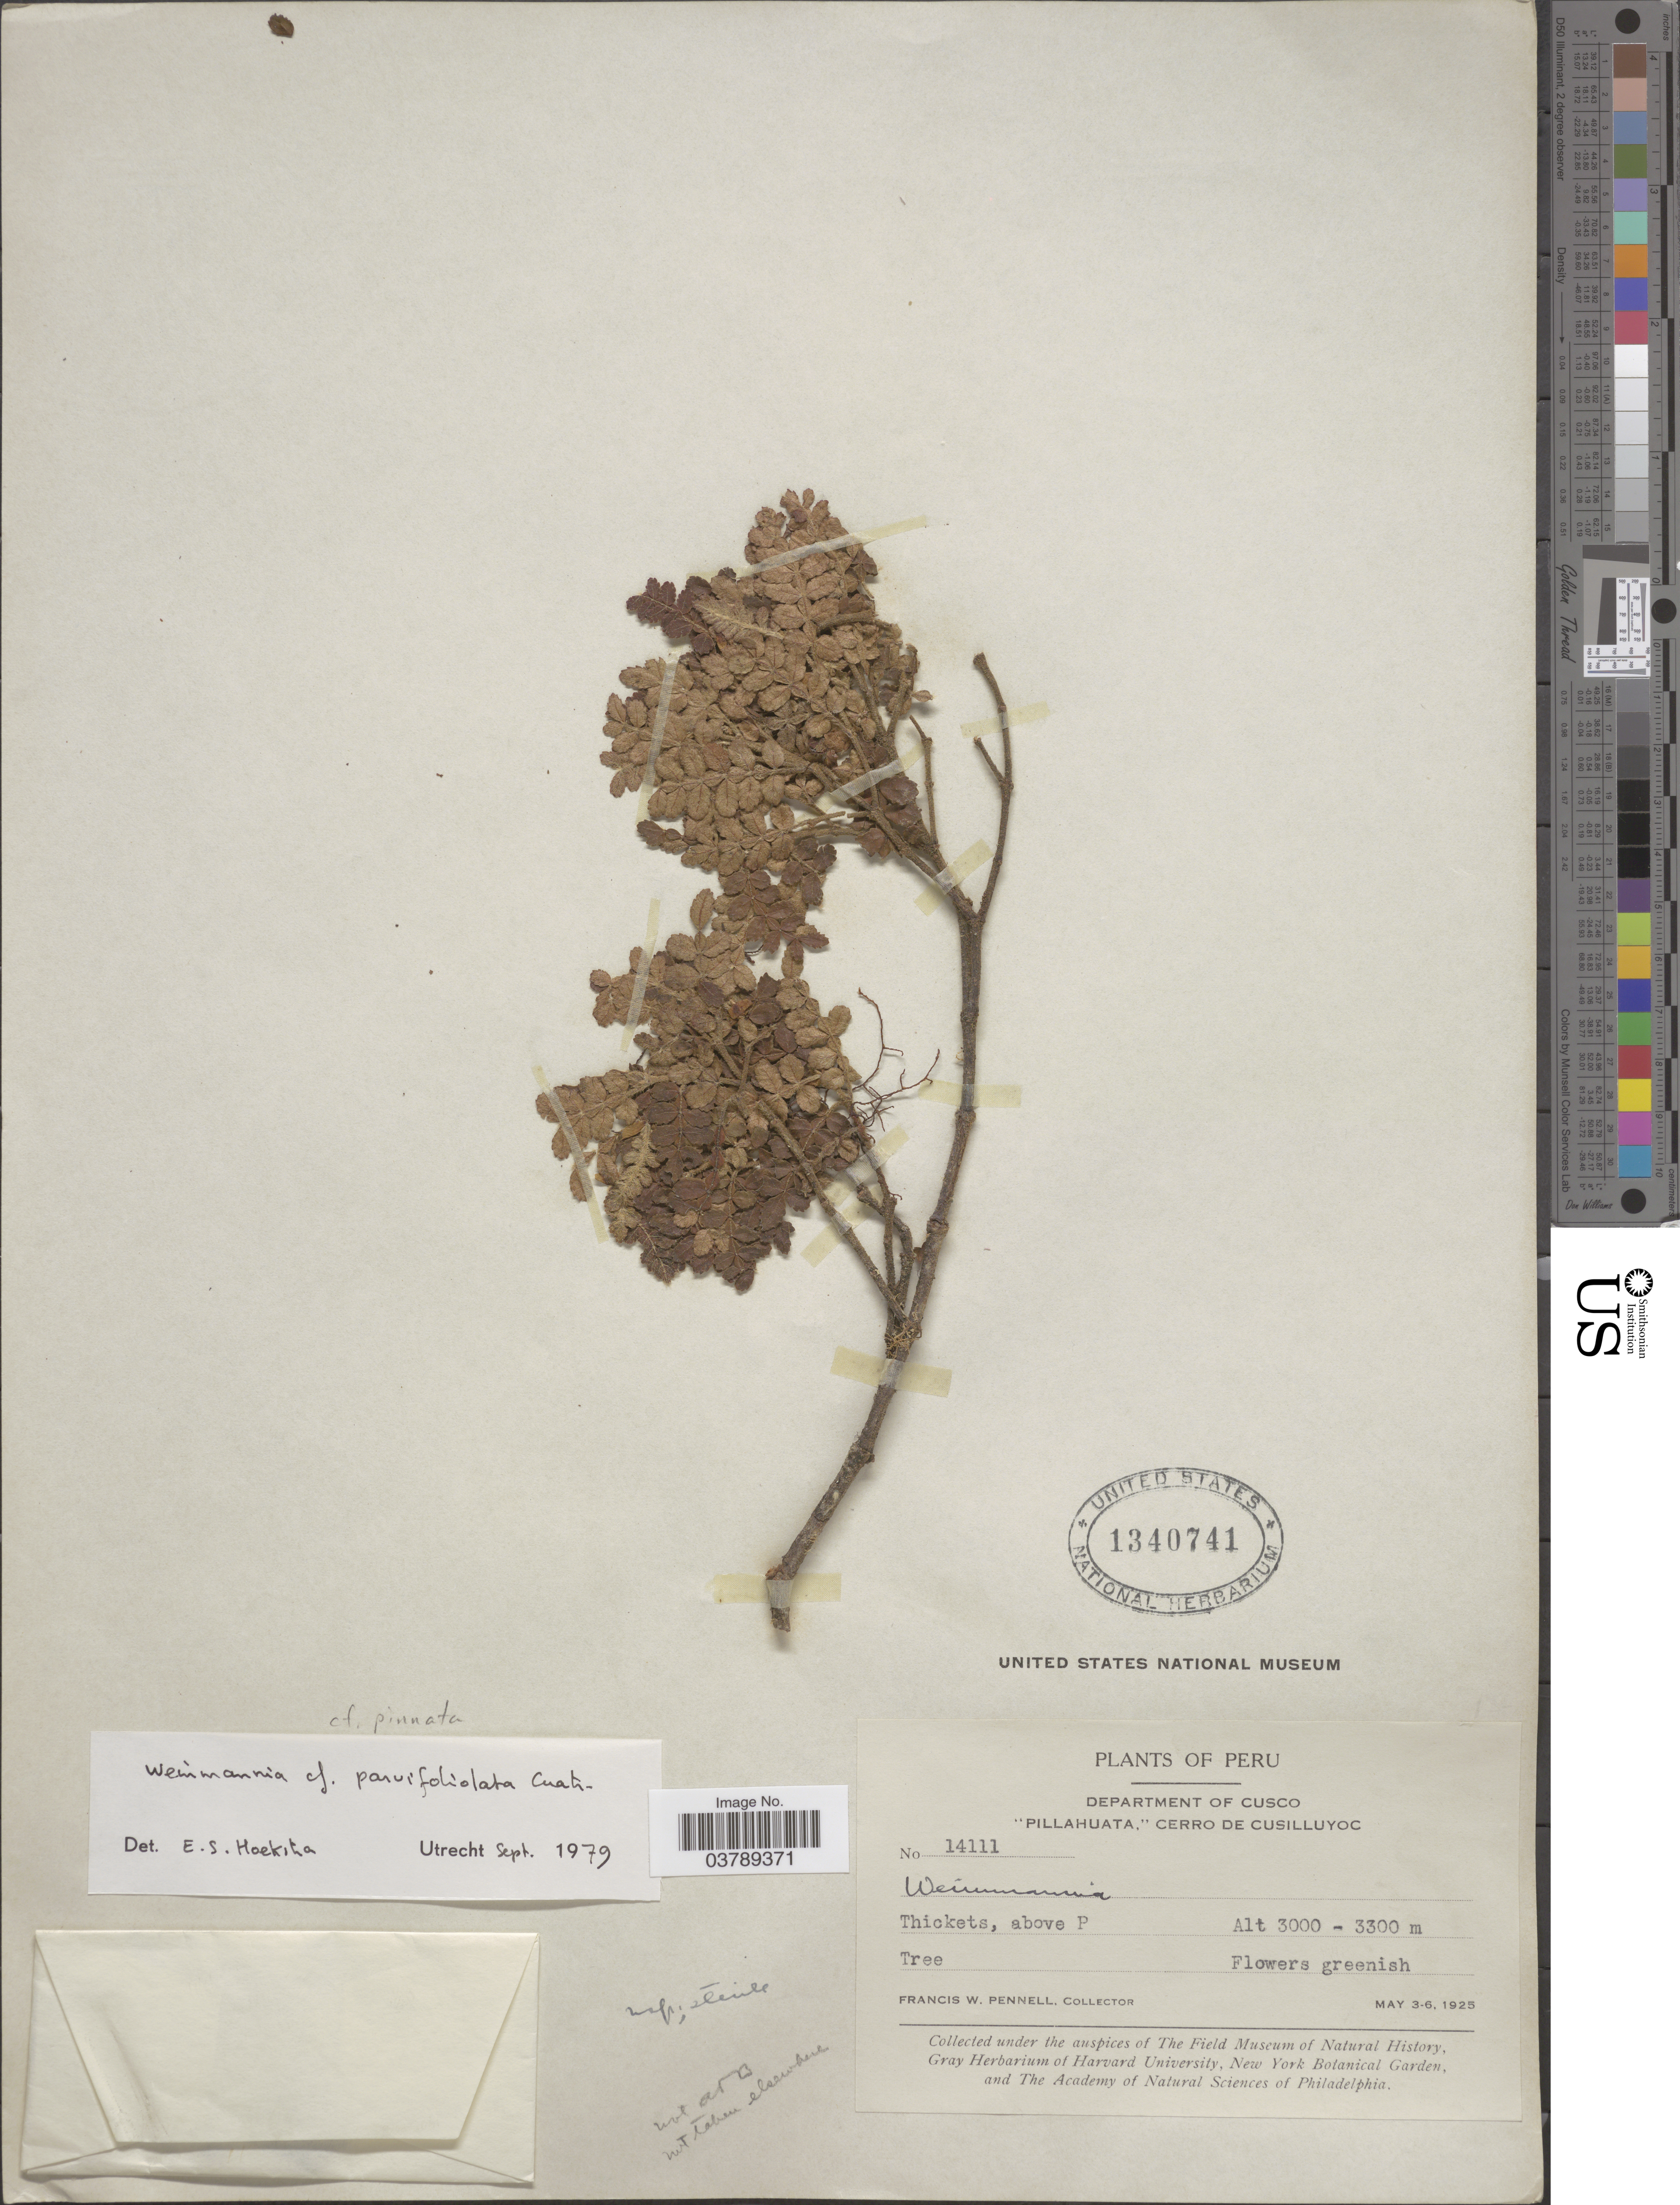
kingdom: Plantae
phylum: Tracheophyta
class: Magnoliopsida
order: Oxalidales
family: Cunoniaceae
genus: Weinmannia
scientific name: Weinmannia parviflora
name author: G. Forst.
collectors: F. W. Pennell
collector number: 14111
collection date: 1925-05-03/1925-05-06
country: Peru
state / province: Cusco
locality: Department of Cusco. "Pillahuata," Cerro de Cusilluyoc. Thickets, above P.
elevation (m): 3000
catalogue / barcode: US 1340741